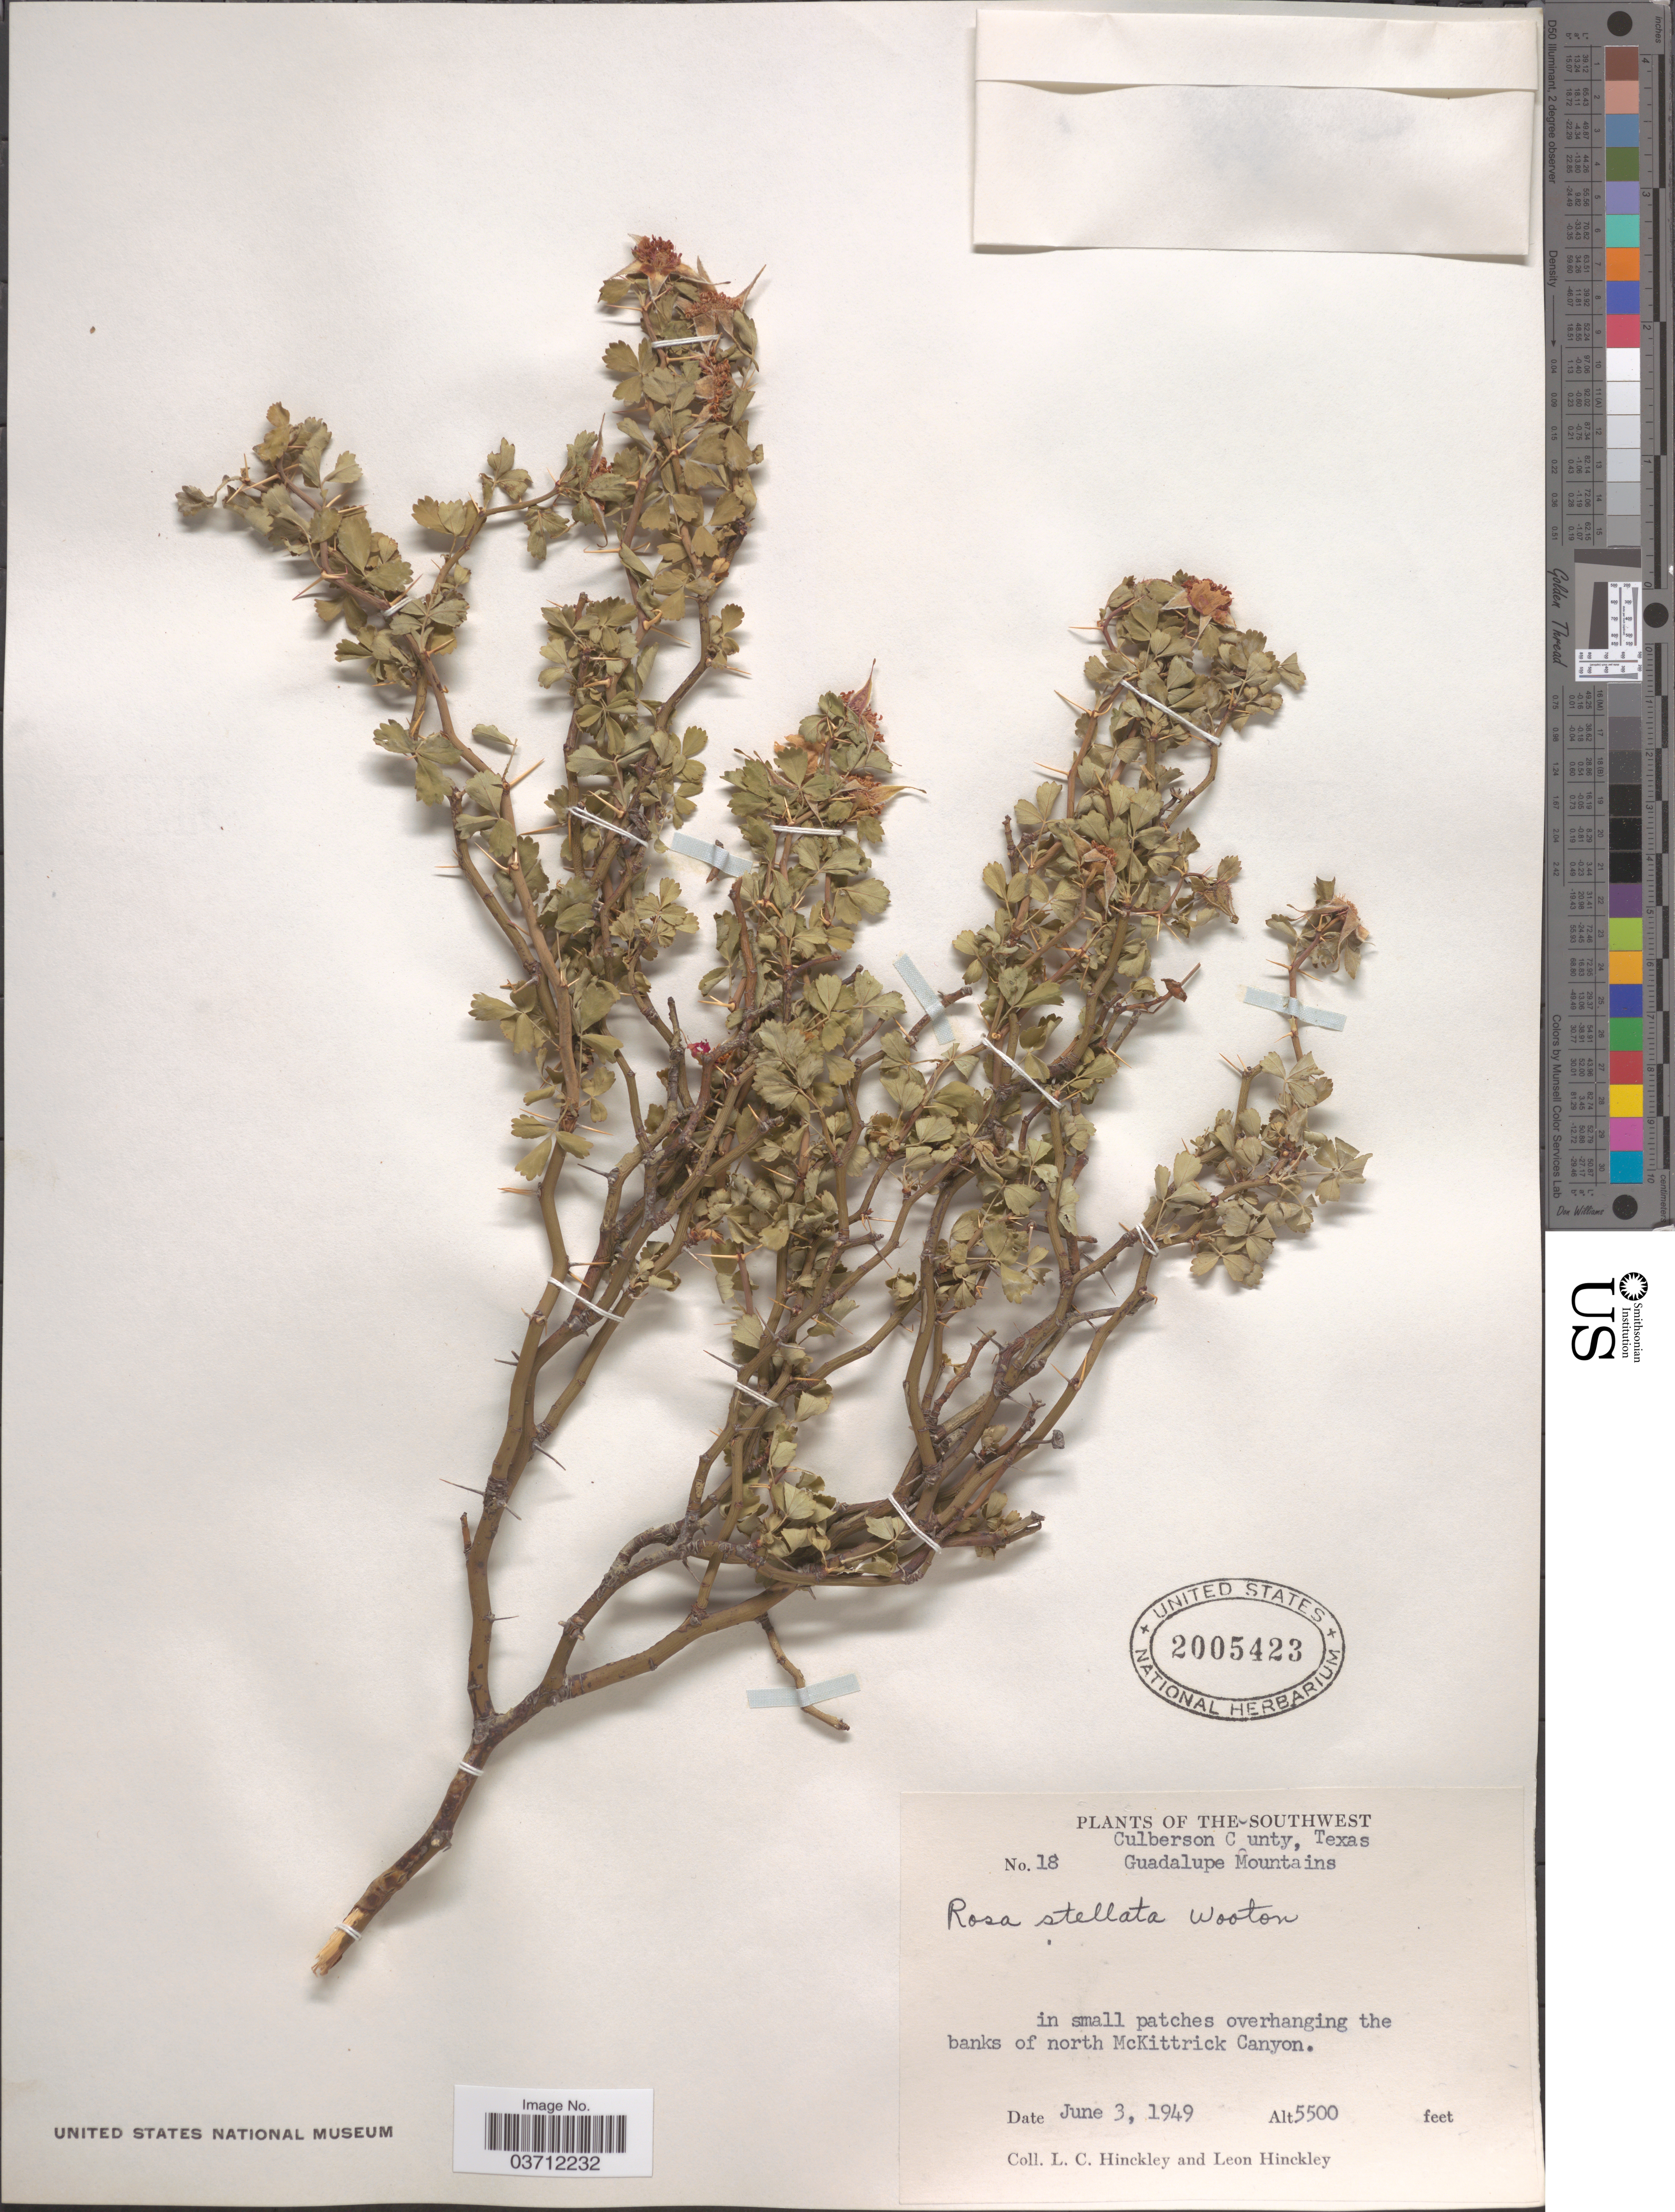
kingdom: Plantae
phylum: Tracheophyta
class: Magnoliopsida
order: Rosales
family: Rosaceae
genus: Rosa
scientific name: Rosa stellata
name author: Wooton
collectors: L. Hinckley & L. Hinckley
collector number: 18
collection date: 1949-06-03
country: United States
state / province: Texas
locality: Southwest. Culberson C unty, Guadalupe Mountains. In small patches overhanging the banks of north McKittrick Canyon.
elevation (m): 1676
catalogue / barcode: US 2005423